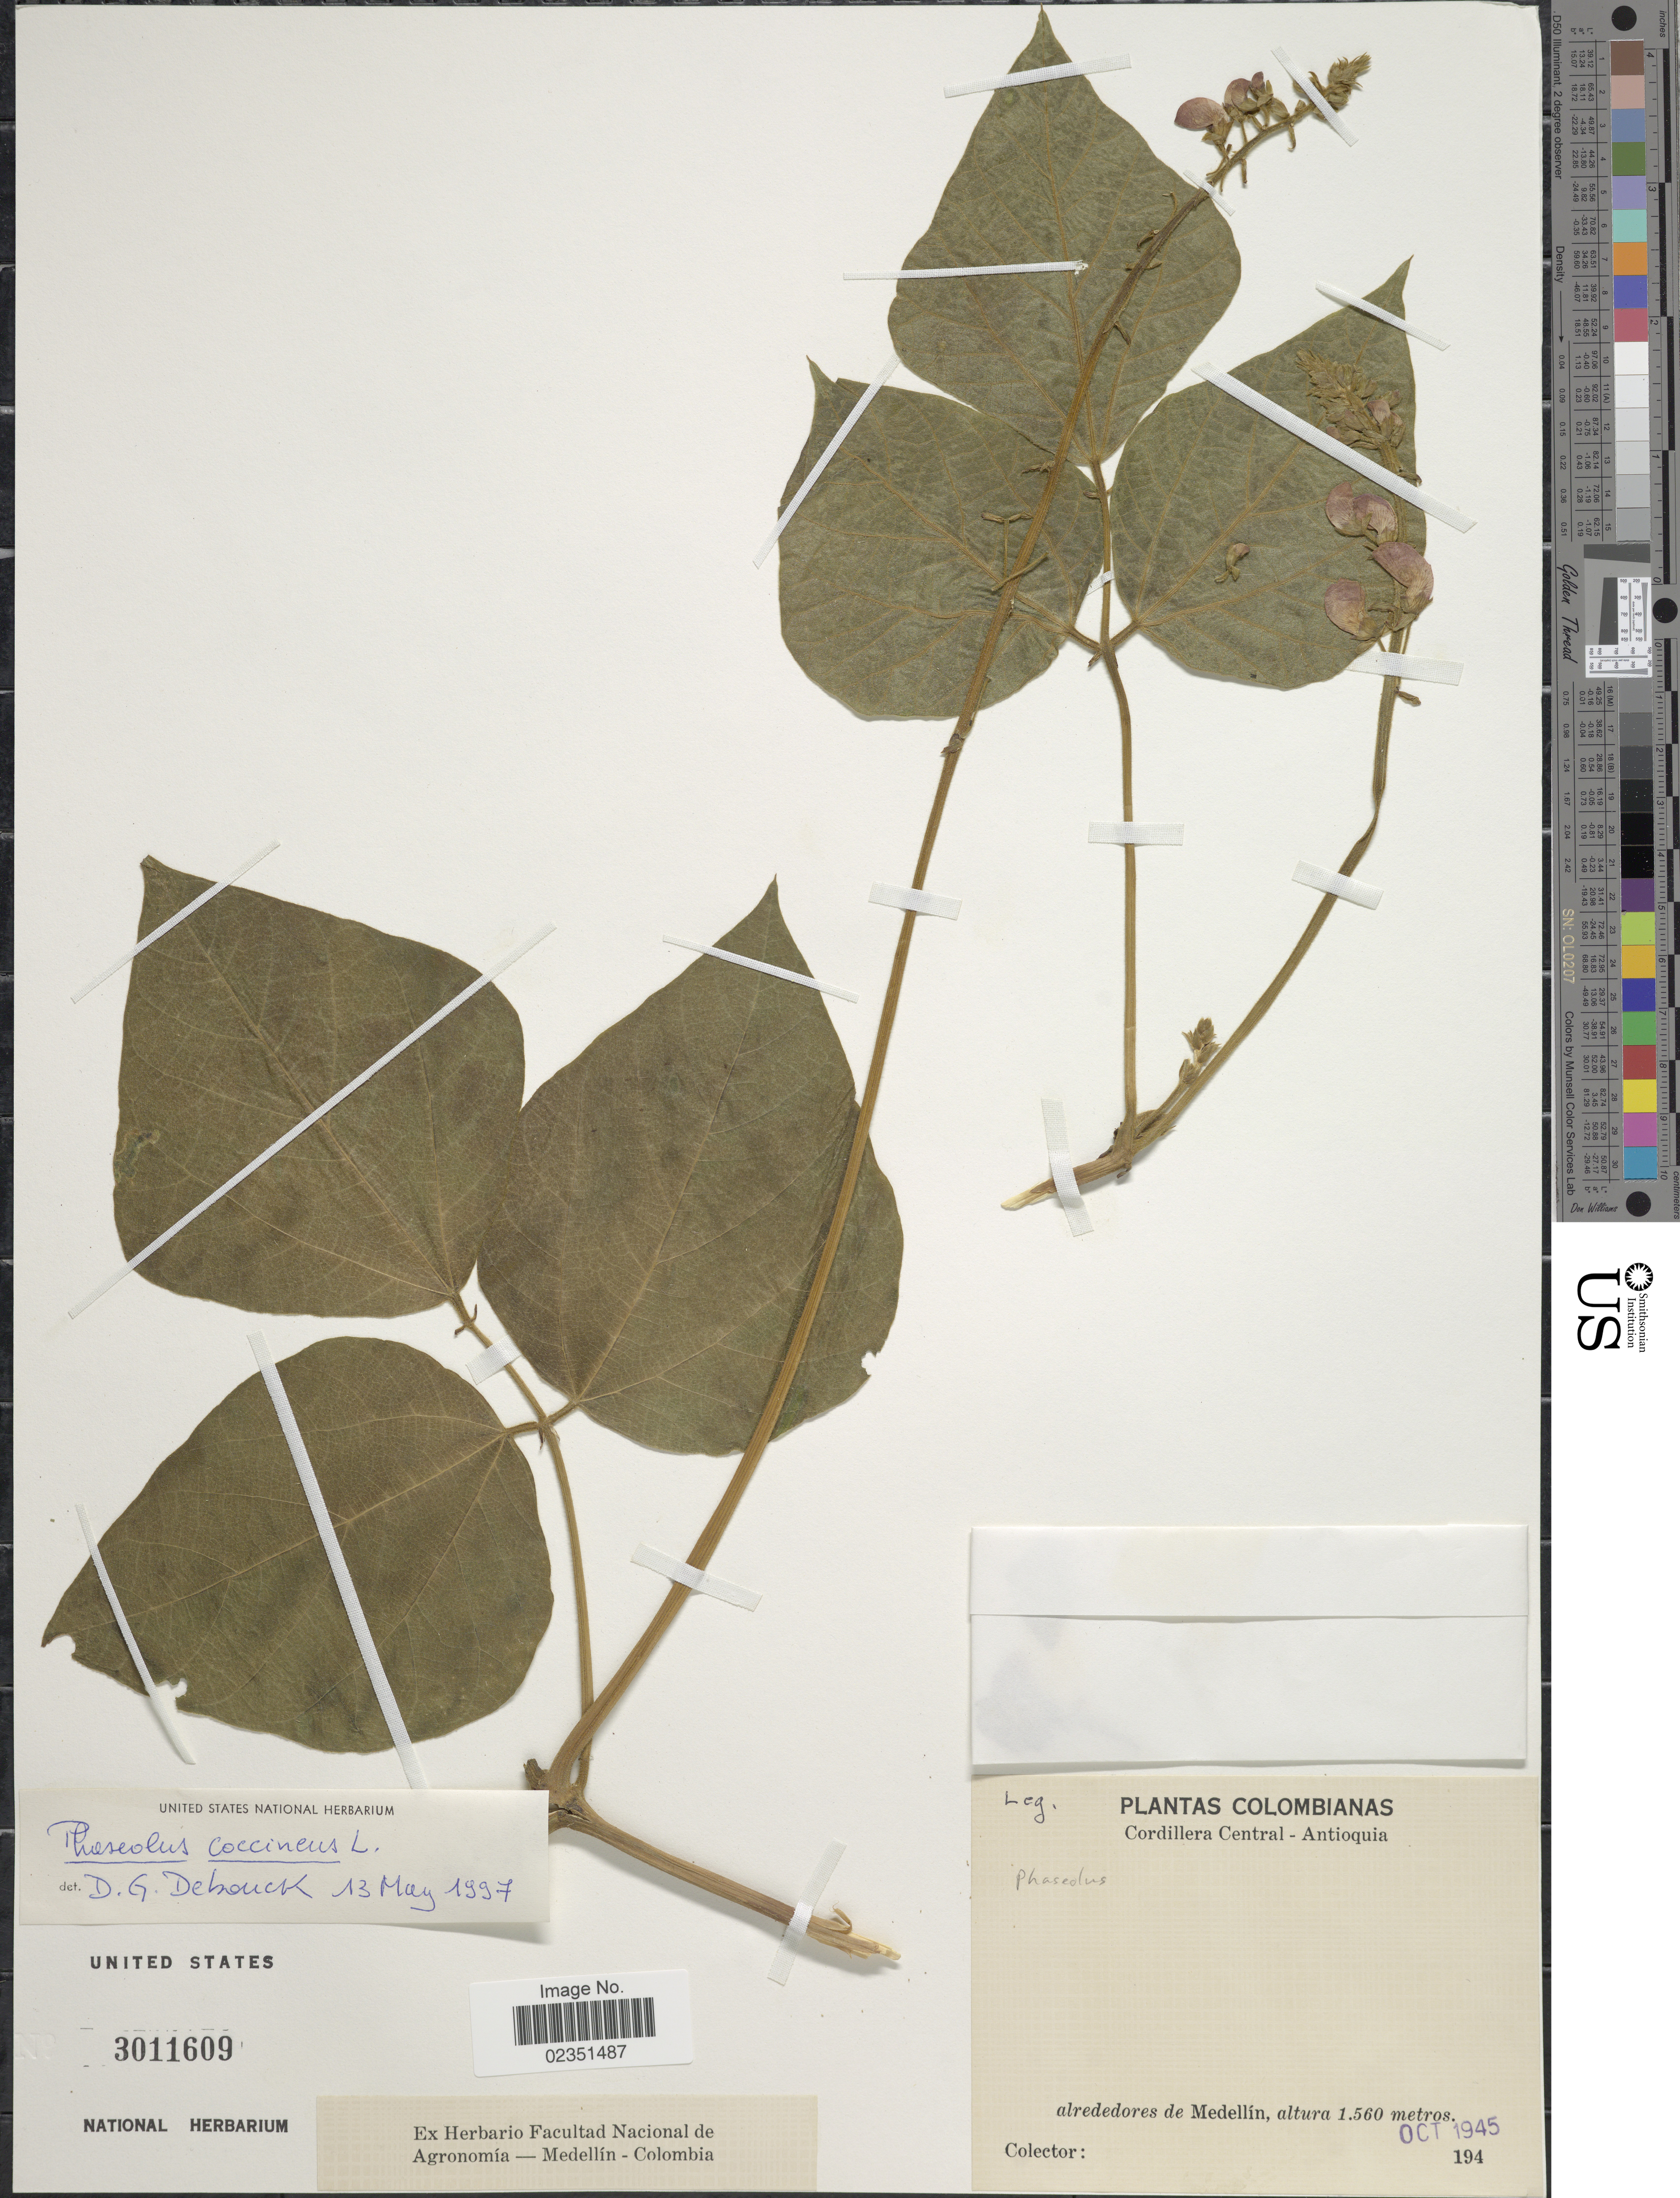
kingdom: Plantae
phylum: Tracheophyta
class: Magnoliopsida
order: Fabales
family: Fabaceae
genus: Phaseolus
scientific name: Phaseolus coccineus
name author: L.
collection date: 1945-10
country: Colombia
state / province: Antioquia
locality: Cordillera Central. Alrededores de Medellin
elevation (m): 1560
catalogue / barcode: US 3011609